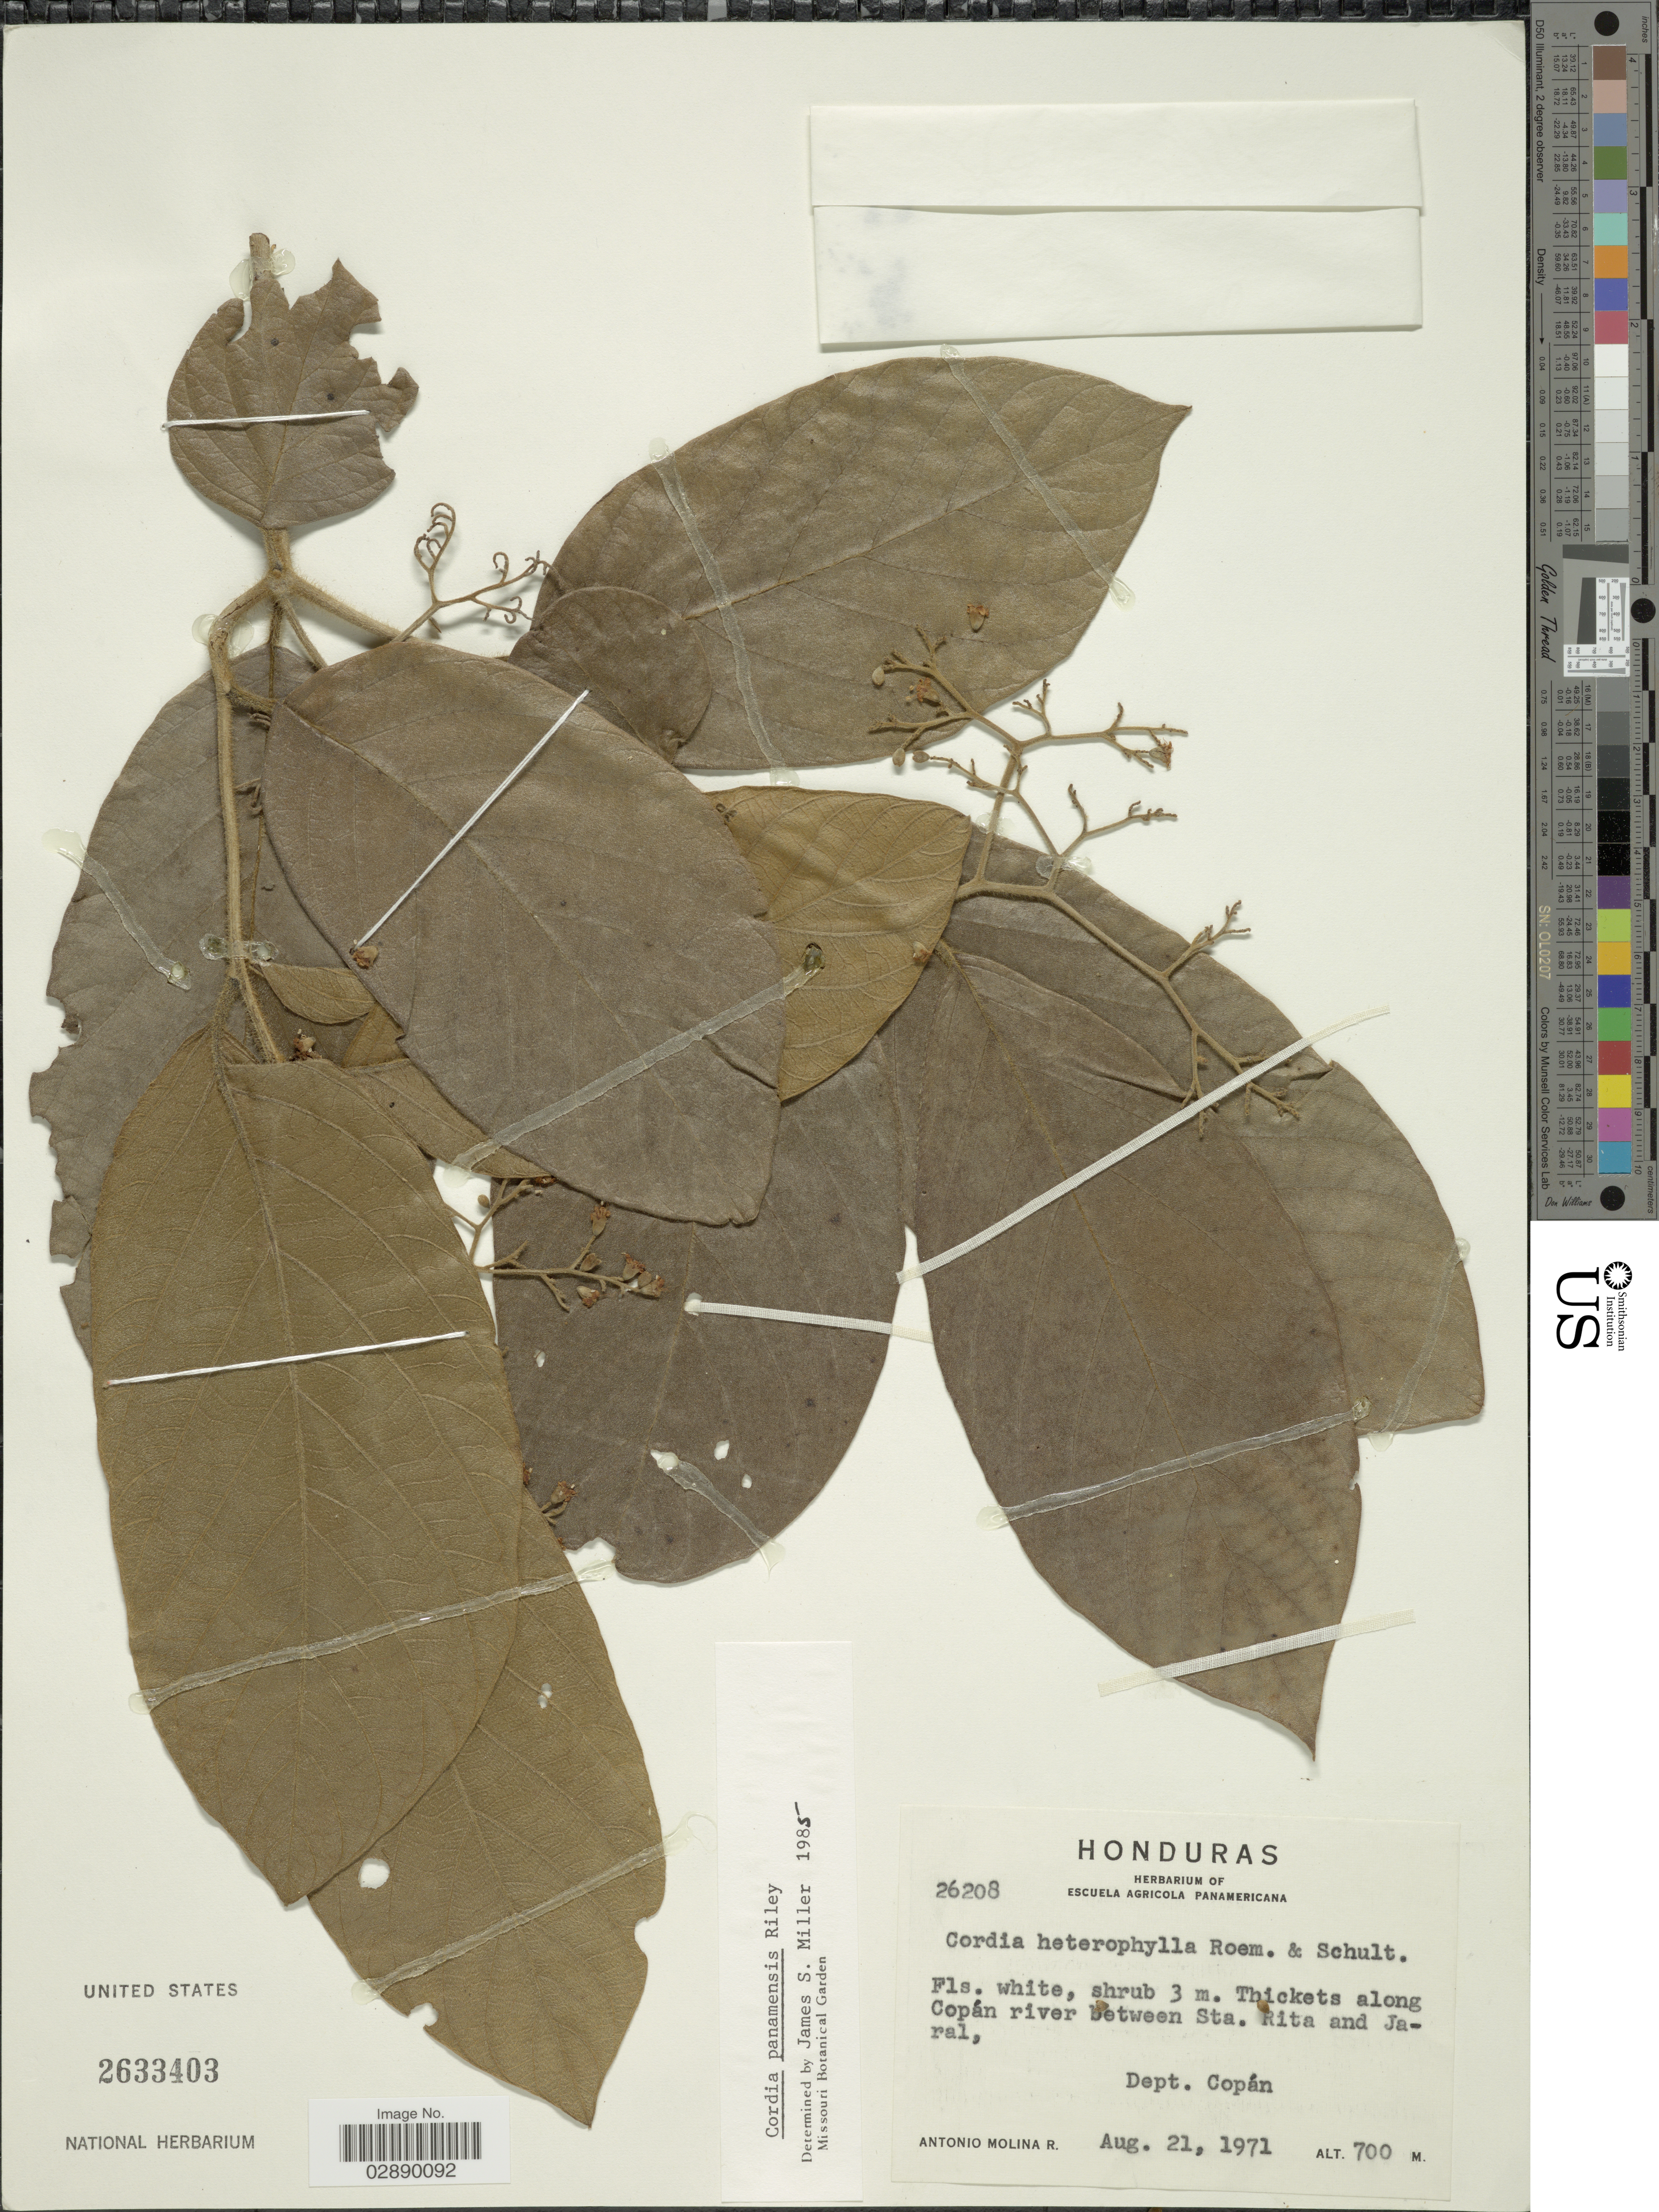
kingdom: Plantae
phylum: Tracheophyta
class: Magnoliopsida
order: Boraginales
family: Cordiaceae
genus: Cordia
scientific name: Cordia panamensis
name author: L. Riley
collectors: A. Molina R.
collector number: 26208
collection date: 1971-08-21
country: Honduras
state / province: Copán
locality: Thickets along Copán river between Sta. Rita and Jaral, Dept. Copán.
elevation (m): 700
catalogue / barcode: US 2633403